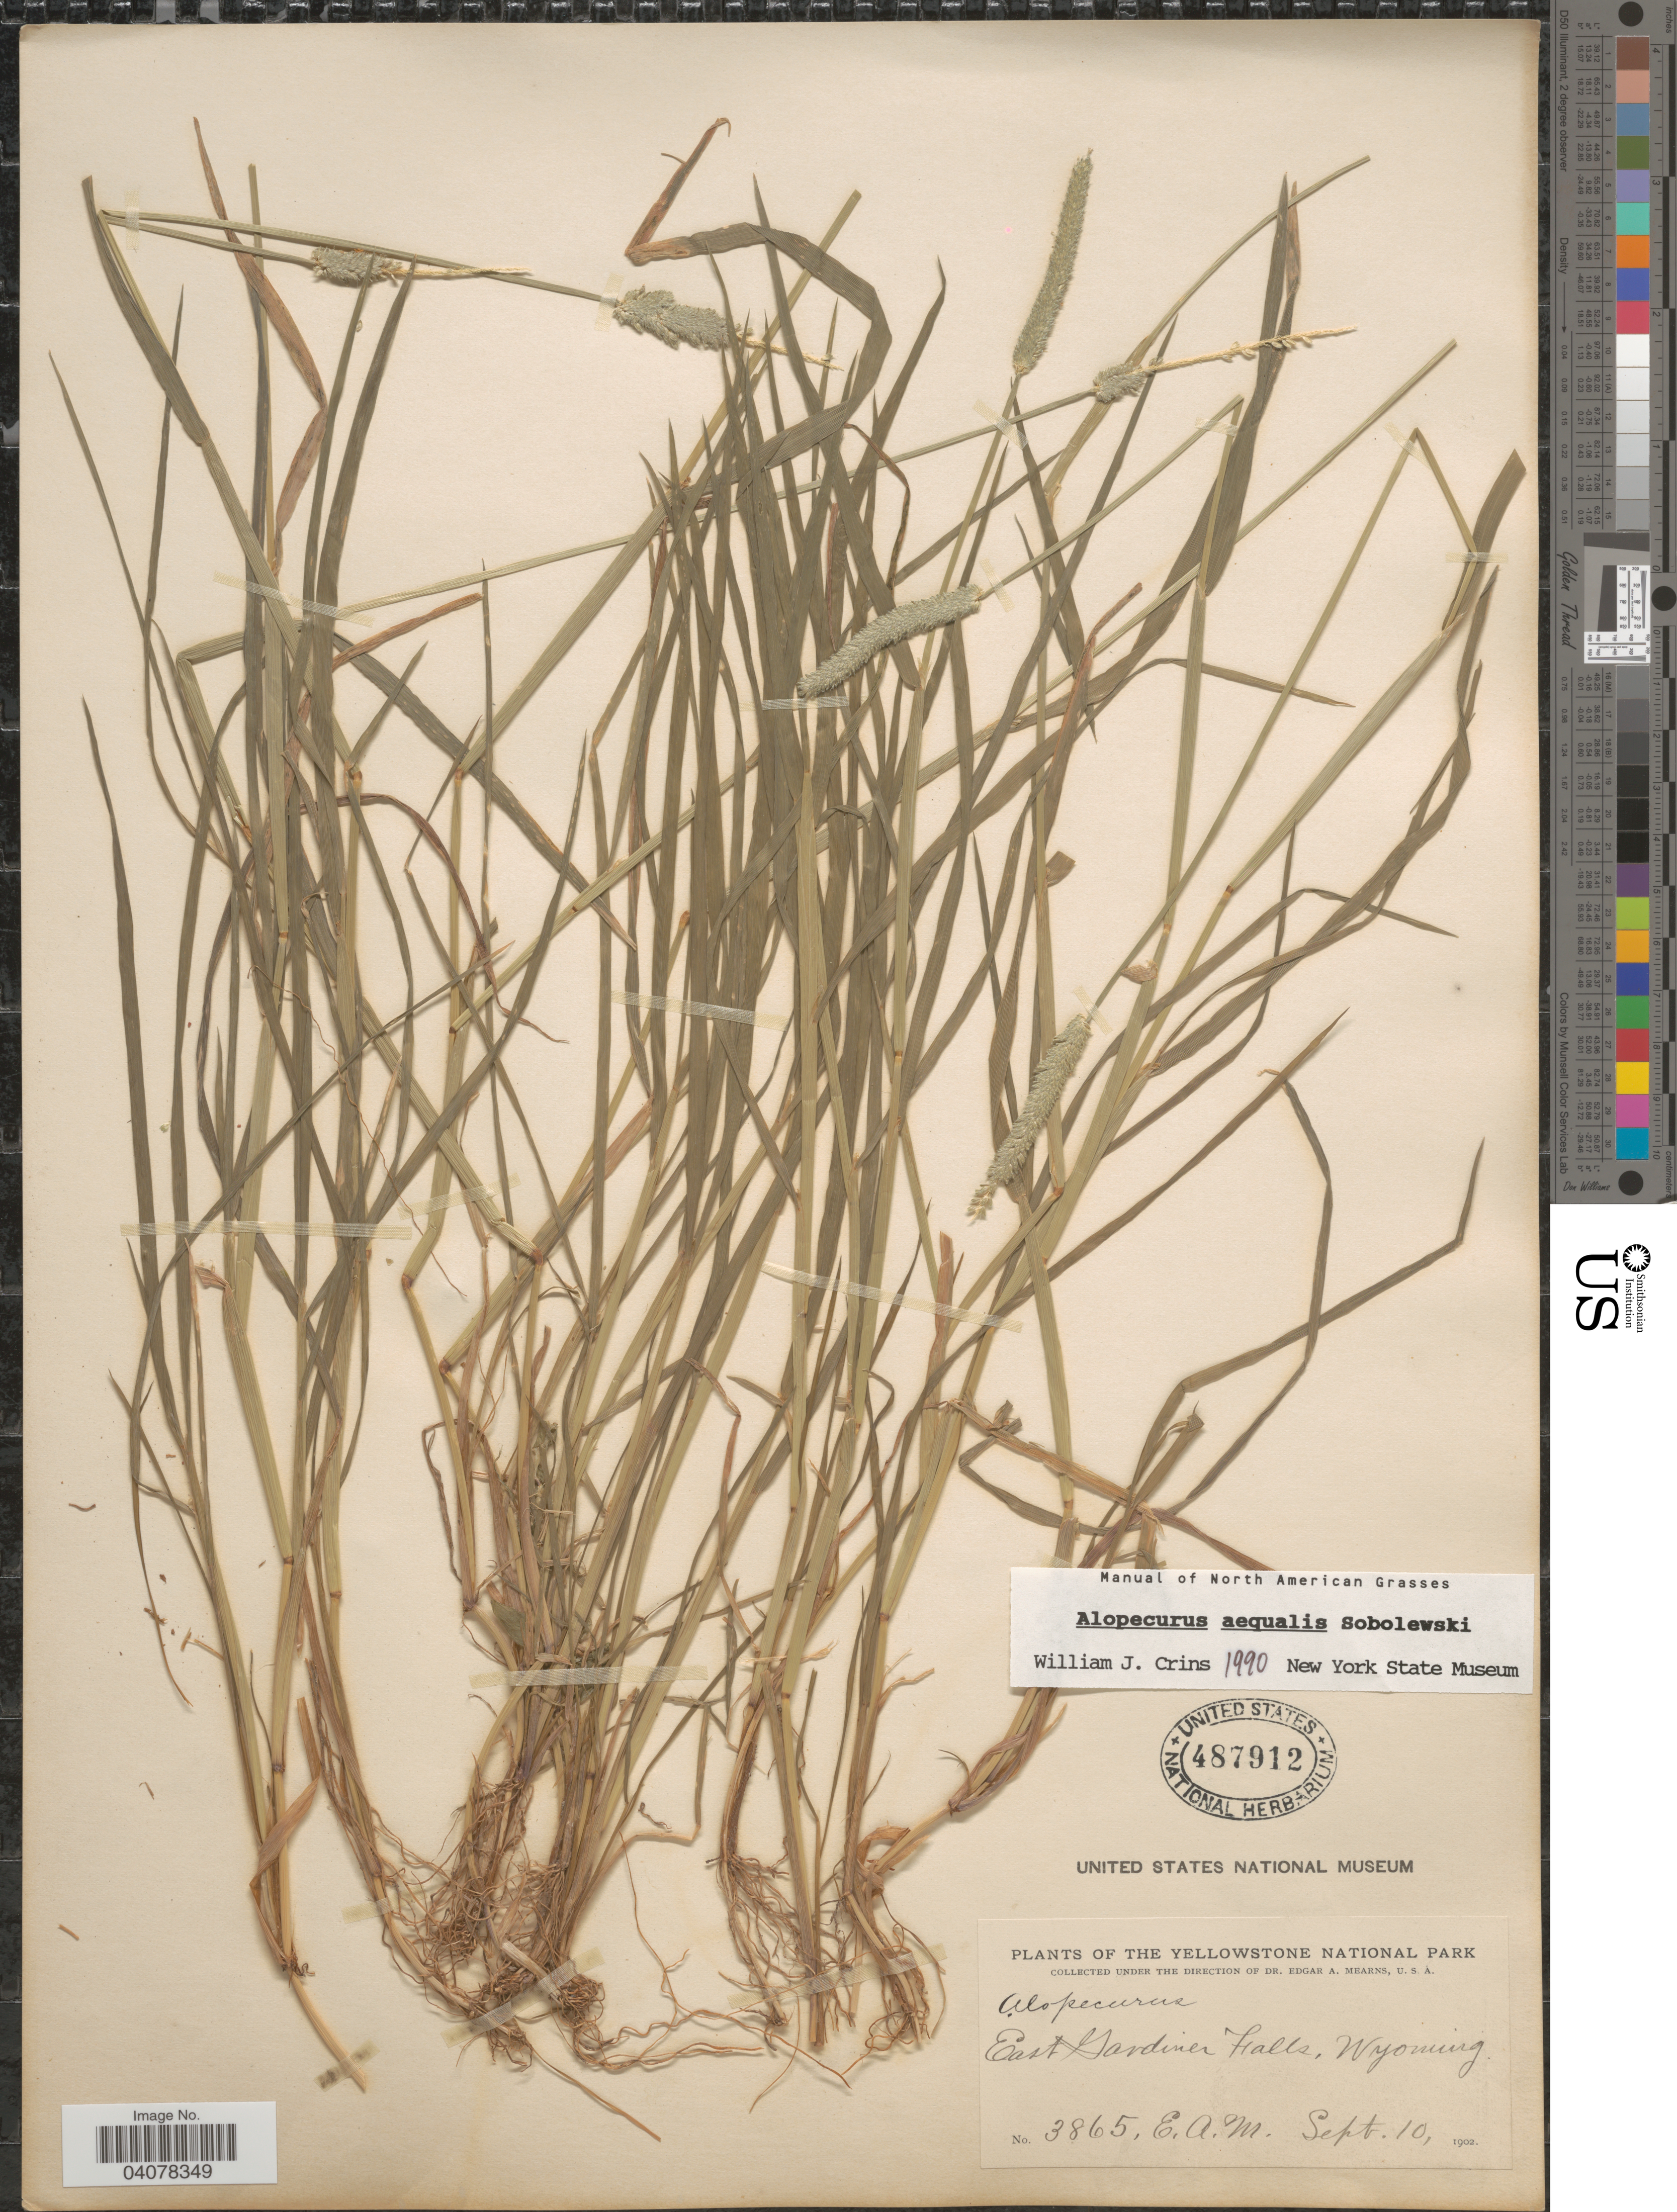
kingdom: Plantae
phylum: Tracheophyta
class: Liliopsida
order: Poales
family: Poaceae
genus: Alopecurus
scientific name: Alopecurus aequalis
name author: Sobol.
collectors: E. A. Mearns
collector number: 3865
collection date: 1902-09-10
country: United States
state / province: Wyoming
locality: The Yellowstone National Park. East Gardiner Falls.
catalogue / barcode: US 487912